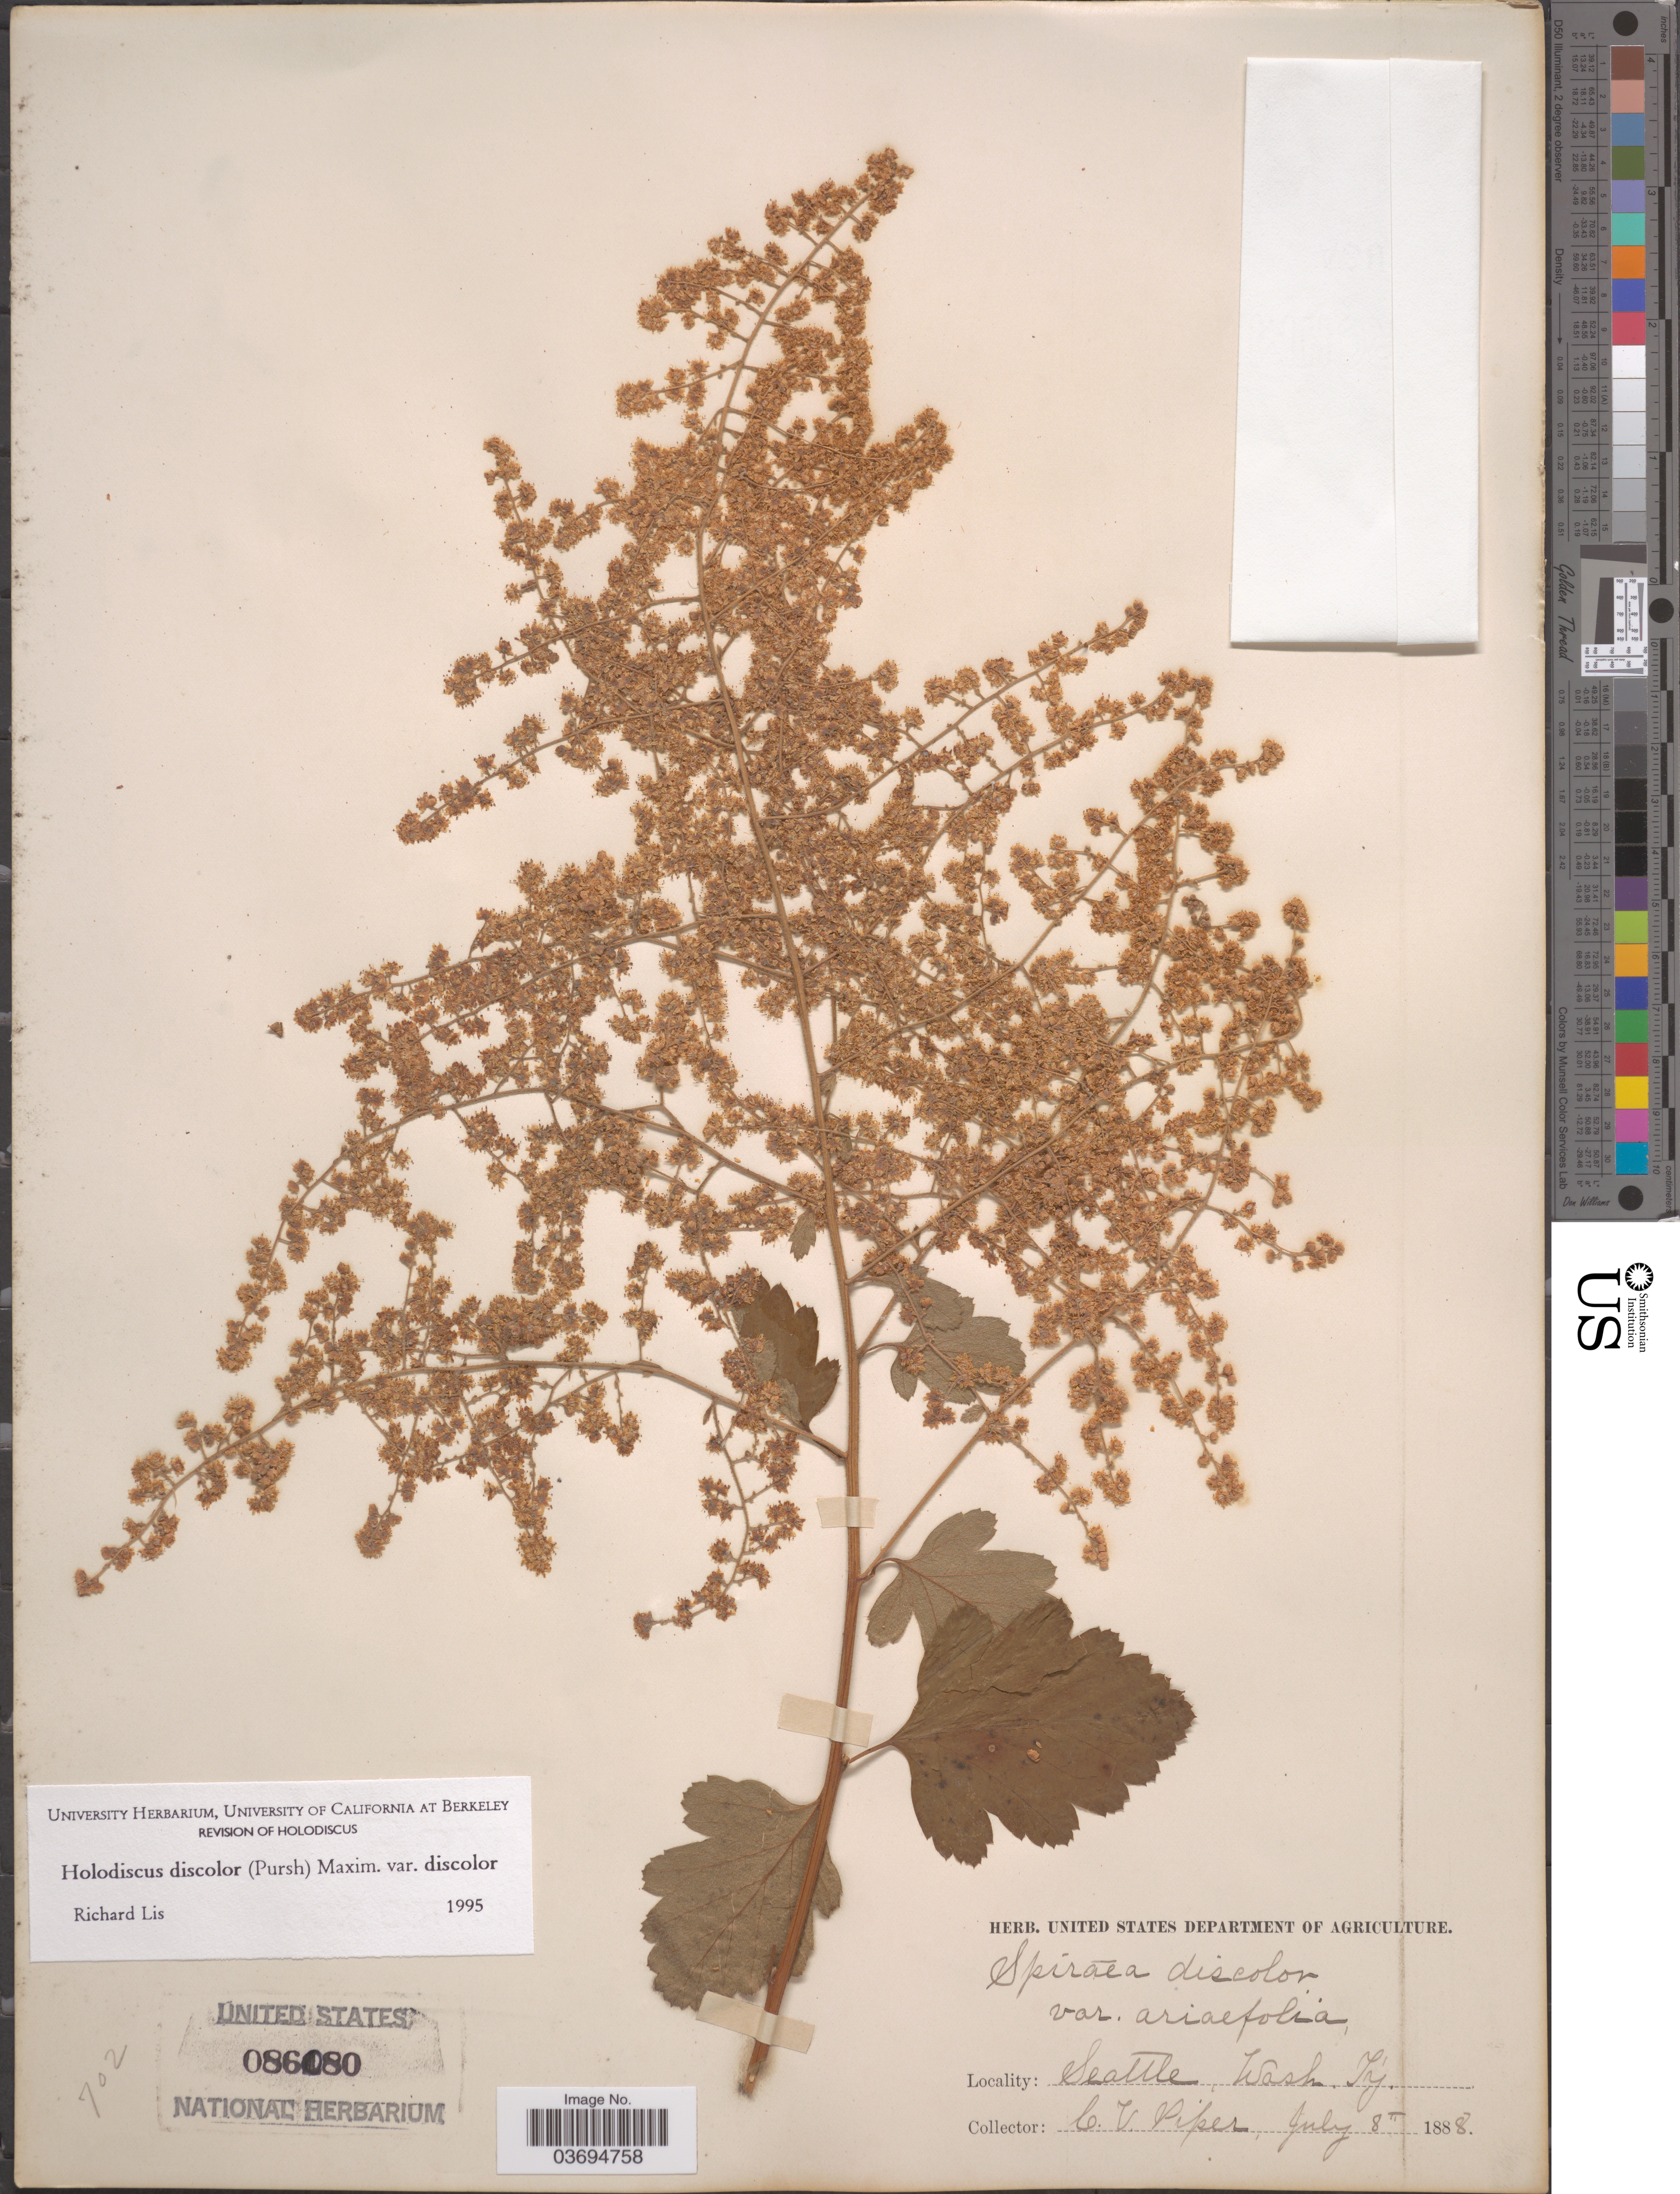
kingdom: Plantae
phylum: Tracheophyta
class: Magnoliopsida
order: Rosales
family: Rosaceae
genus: Holodiscus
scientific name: Holodiscus discolor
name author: (Pursh) Maxim.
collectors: C. V. Piper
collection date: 1888-07-08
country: United States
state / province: Washington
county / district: King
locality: Seattle, Wash. TY.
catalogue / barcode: US 86080